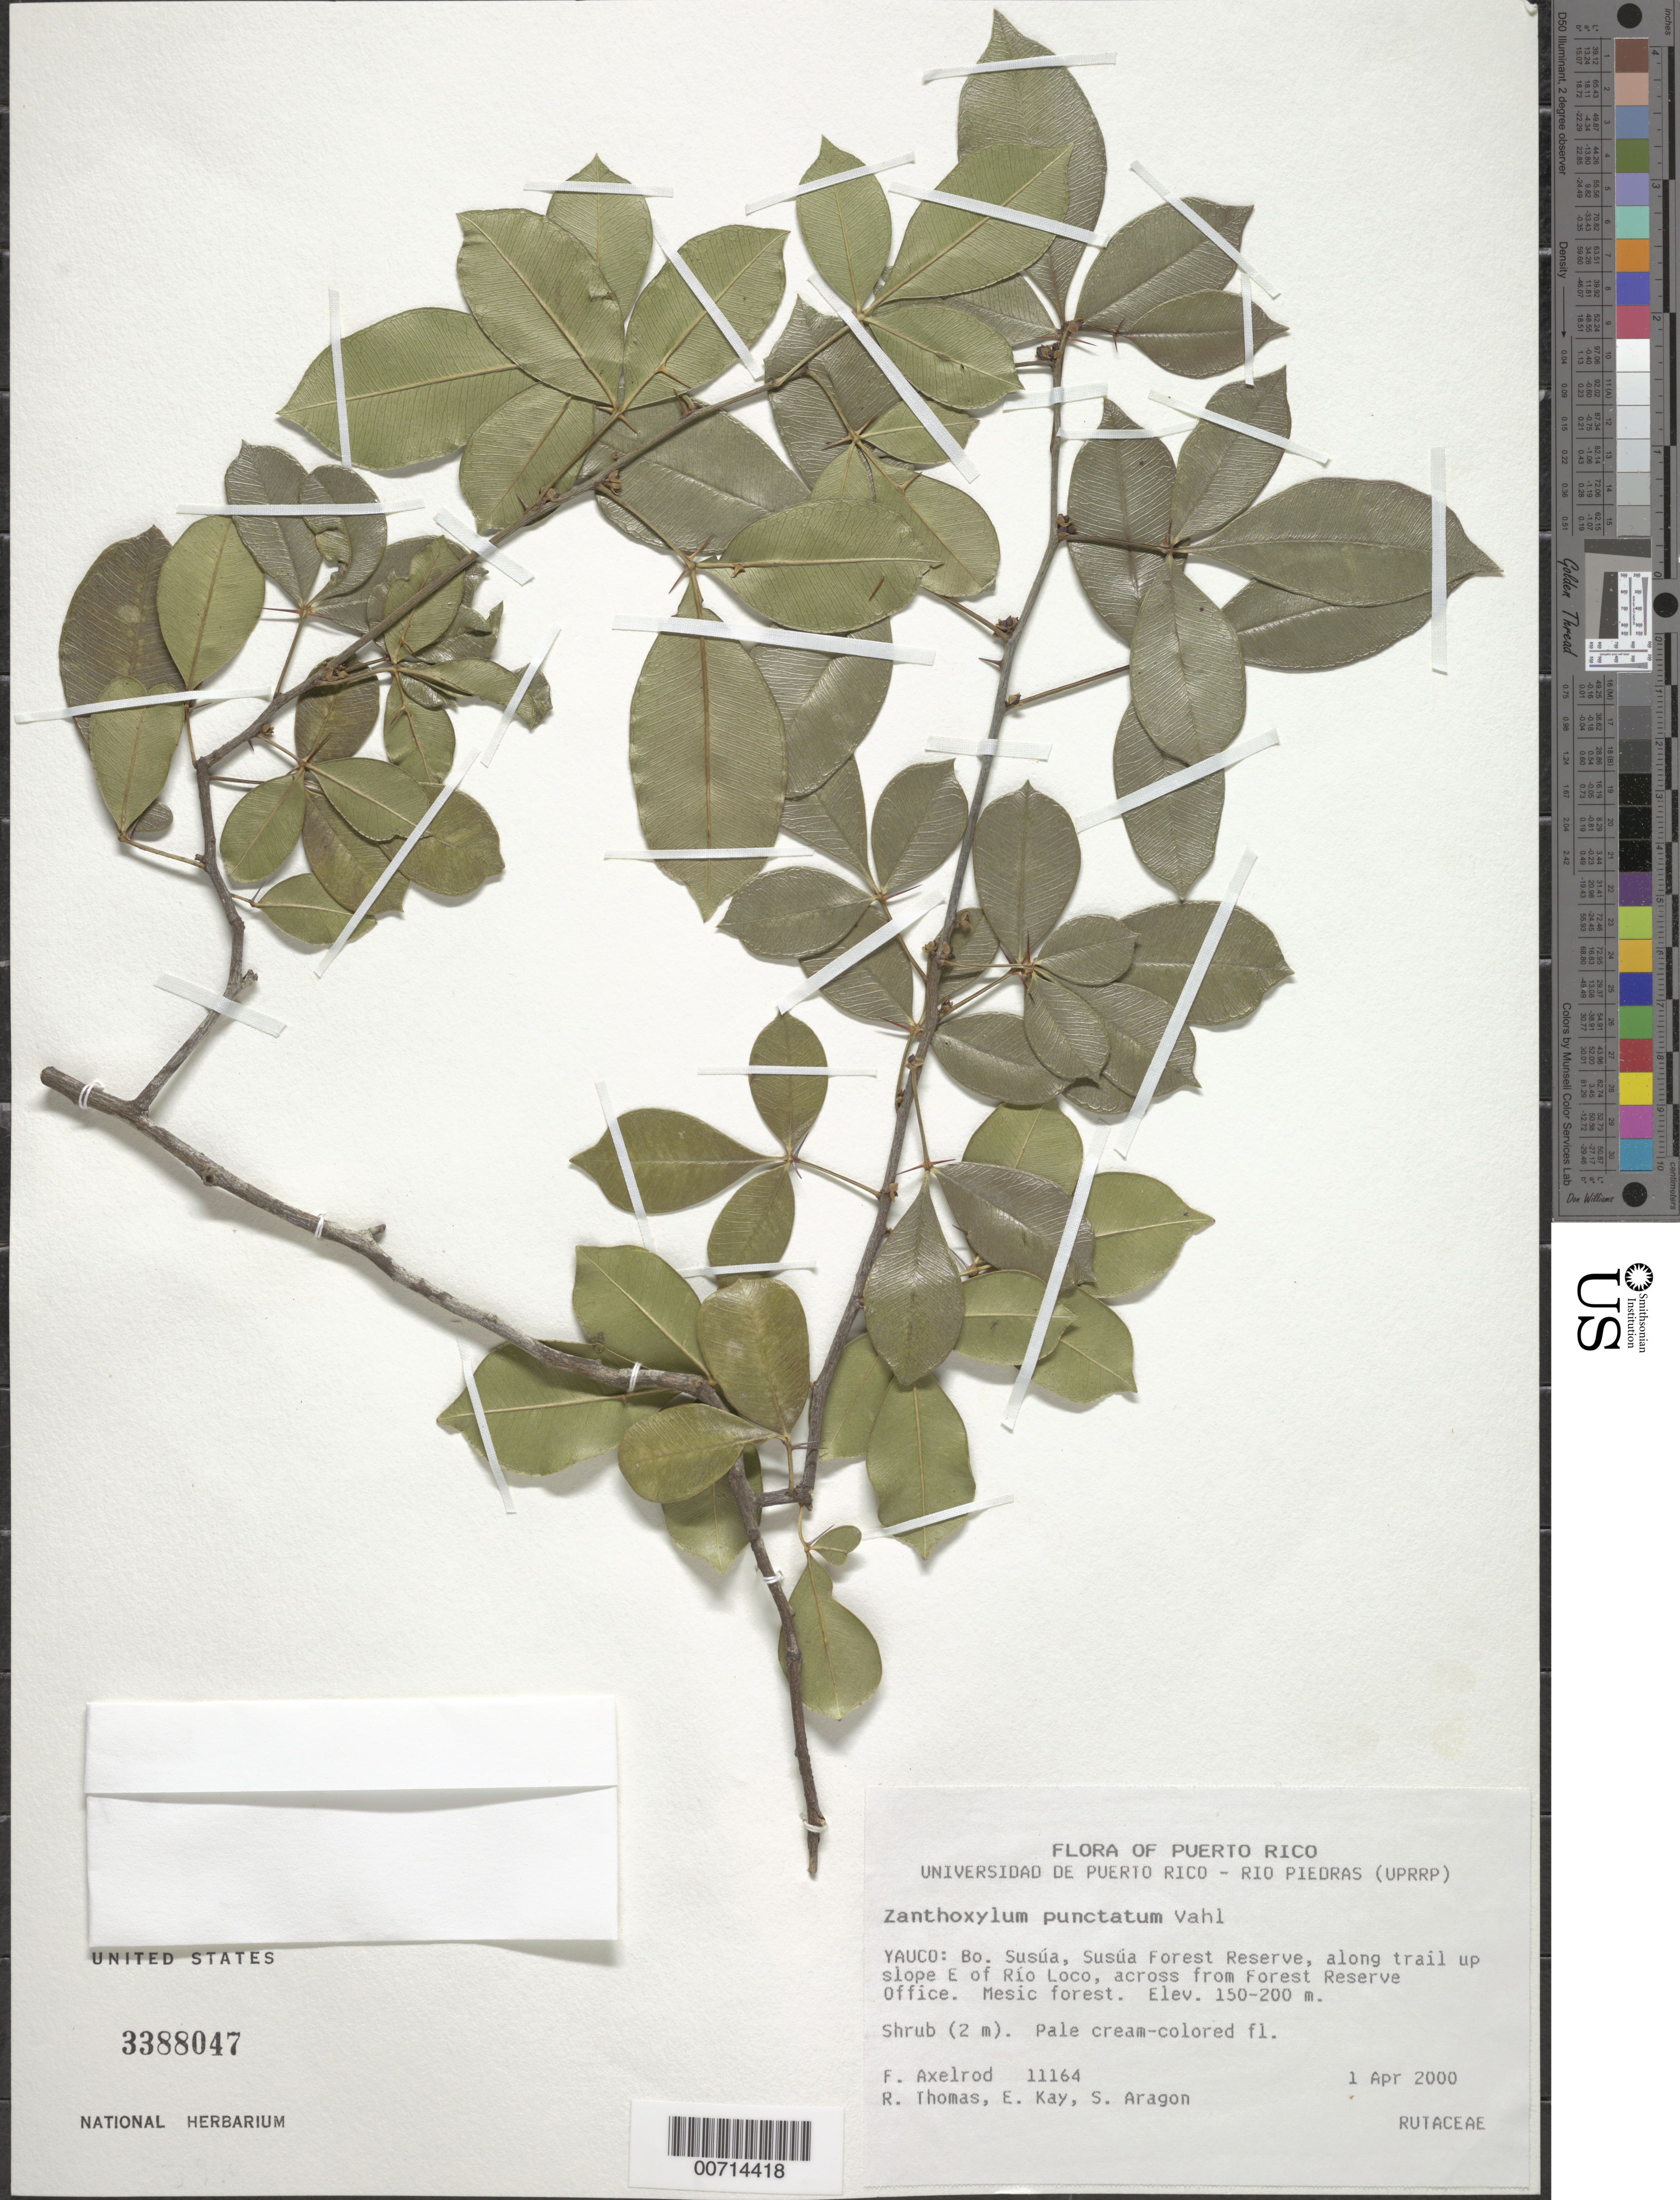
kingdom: Plantae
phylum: Tracheophyta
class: Magnoliopsida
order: Sapindales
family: Rutaceae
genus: Zanthoxylum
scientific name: Zanthoxylum punctatum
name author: Vahl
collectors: F. S. Axelrod, R. Thomas, E. Kay & S. Aragon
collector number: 11164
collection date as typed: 01 Apr 2000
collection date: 2000-04-01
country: Puerto Rico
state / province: Yauco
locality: Yauco: Bo. Susua, Susua Forest Reserve, along trail up slope E of Rio Loco, across from Forest Reserve Office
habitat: Mesic forest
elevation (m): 150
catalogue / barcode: US 3388047